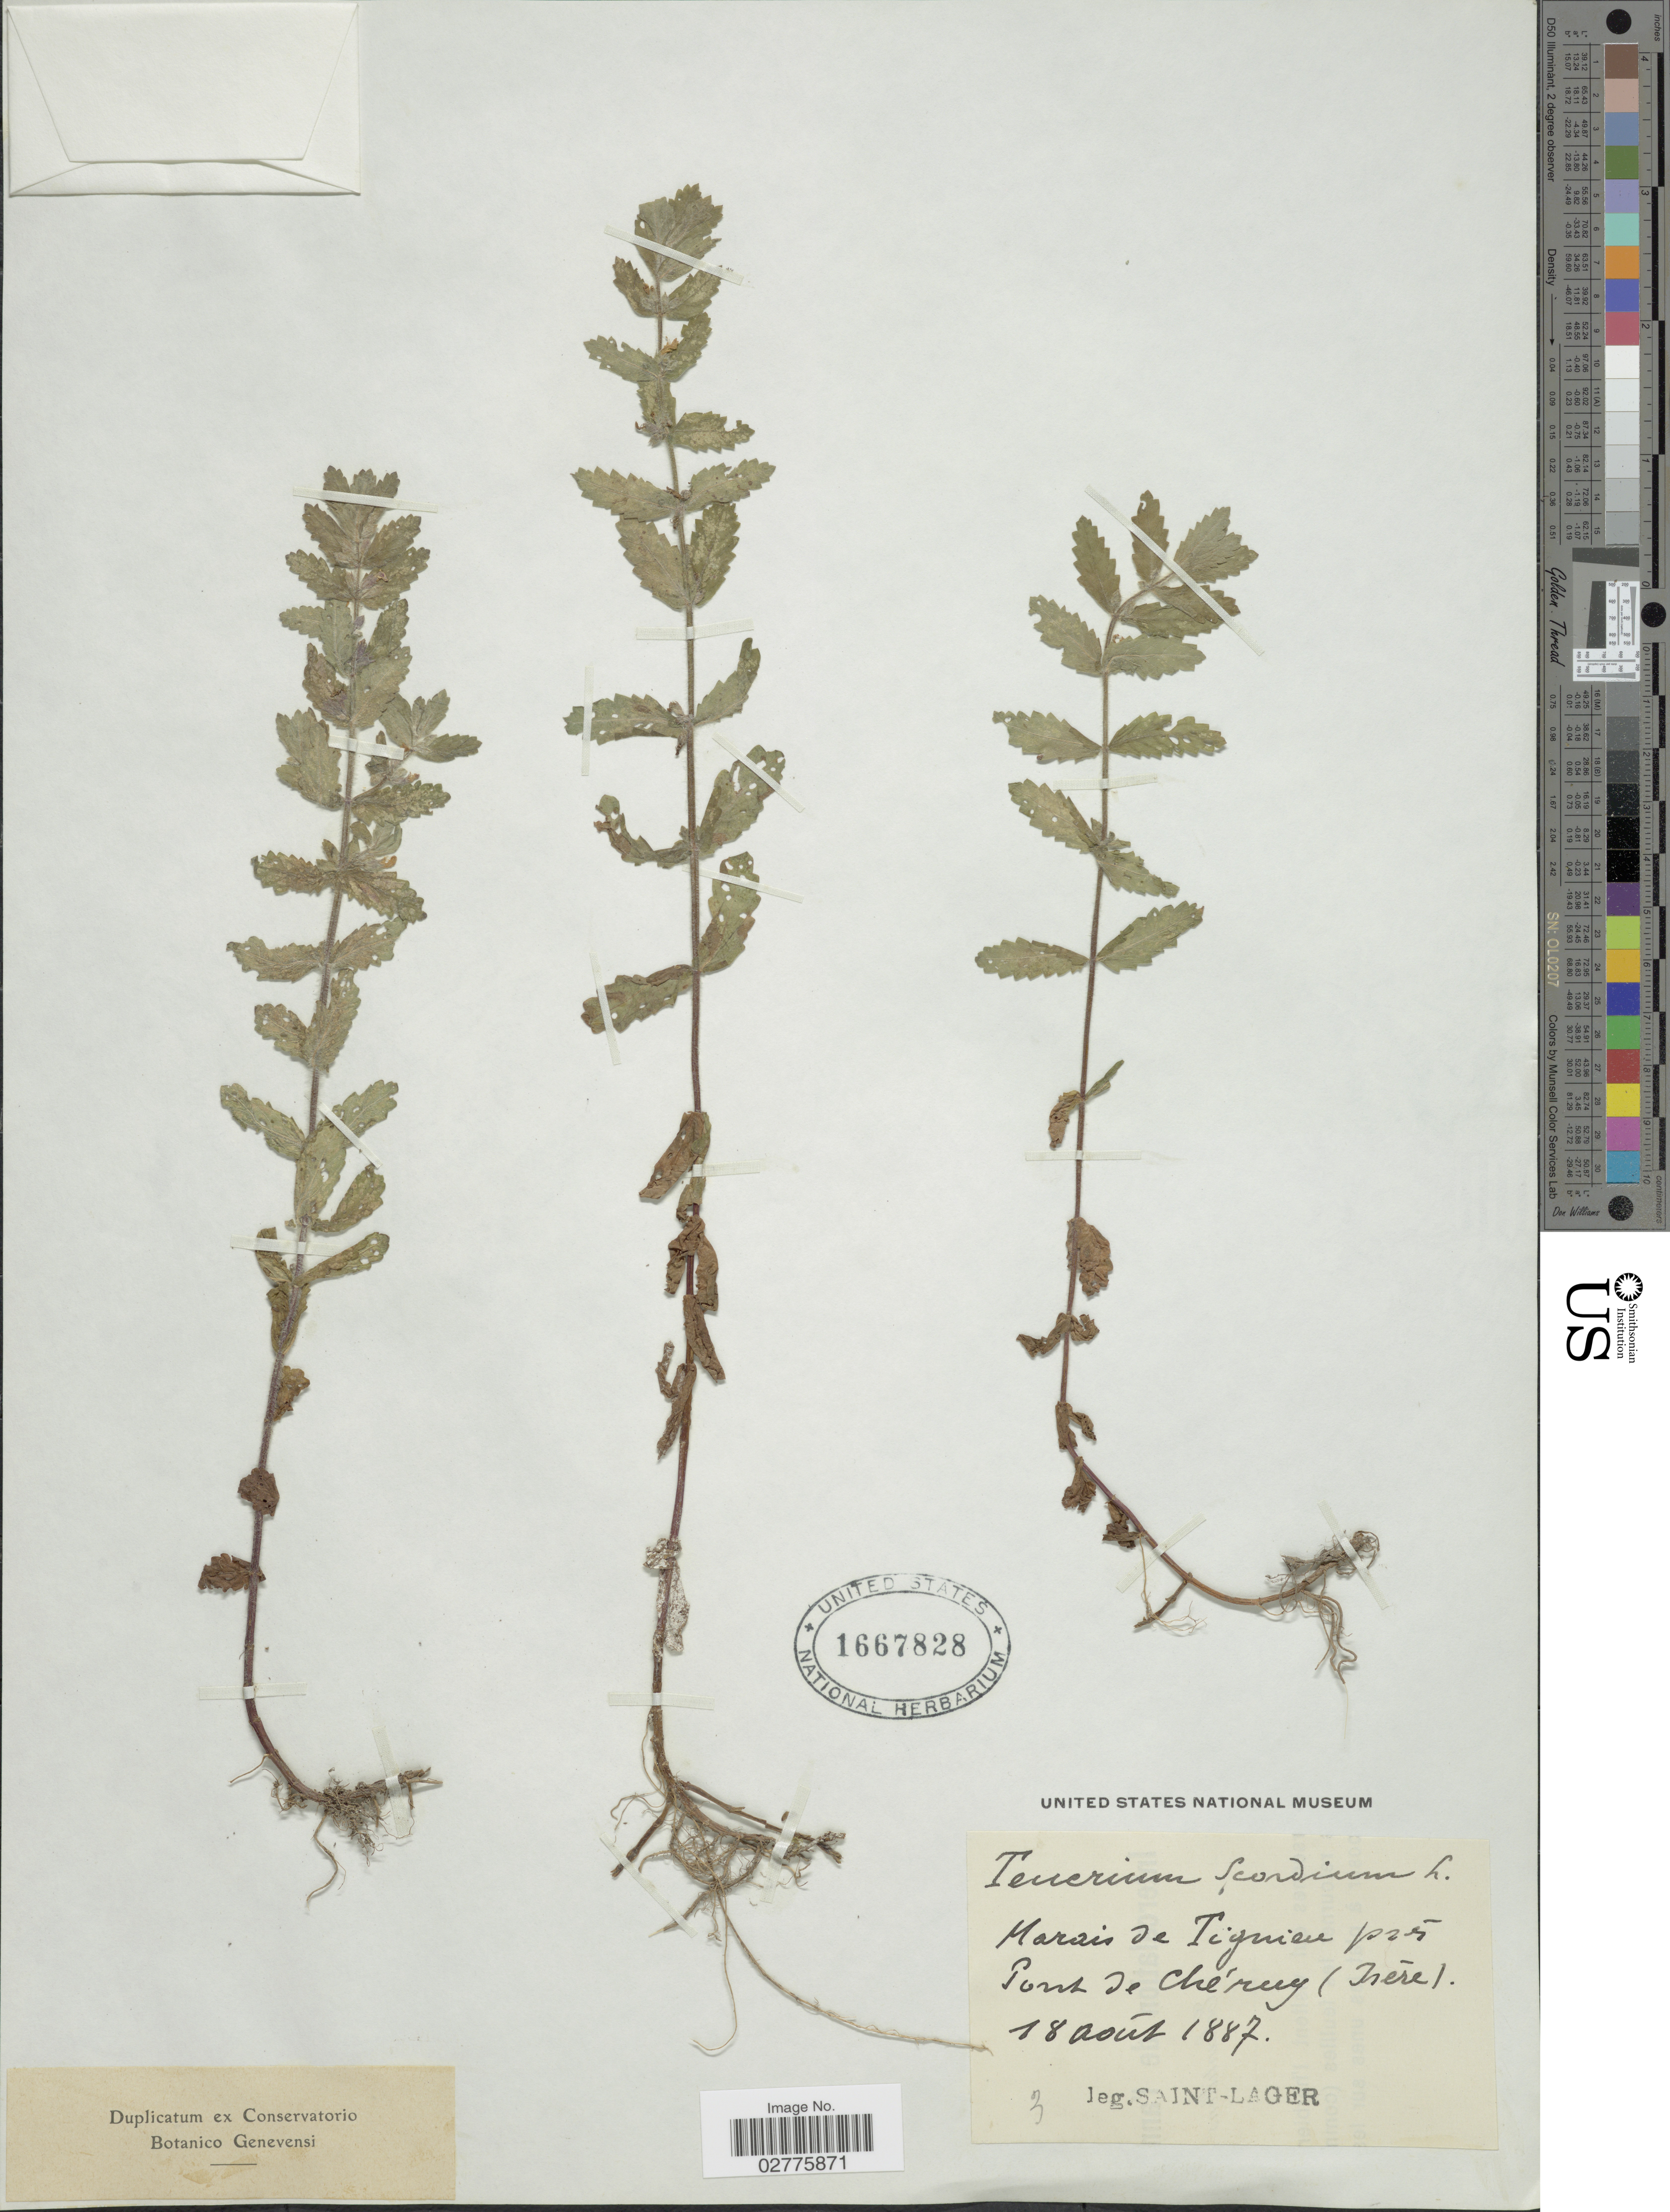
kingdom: Plantae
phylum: Tracheophyta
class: Magnoliopsida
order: Lamiales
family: Lamiaceae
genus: Teucrium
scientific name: Teucrium scordium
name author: L.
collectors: Saint-Lager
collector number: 3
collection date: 1887-08-18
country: France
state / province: Auvergne-Rhône-Alpes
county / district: Isère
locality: Marais de Tignieu prés Pont de Chéruy (Isére).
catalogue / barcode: US 1667828